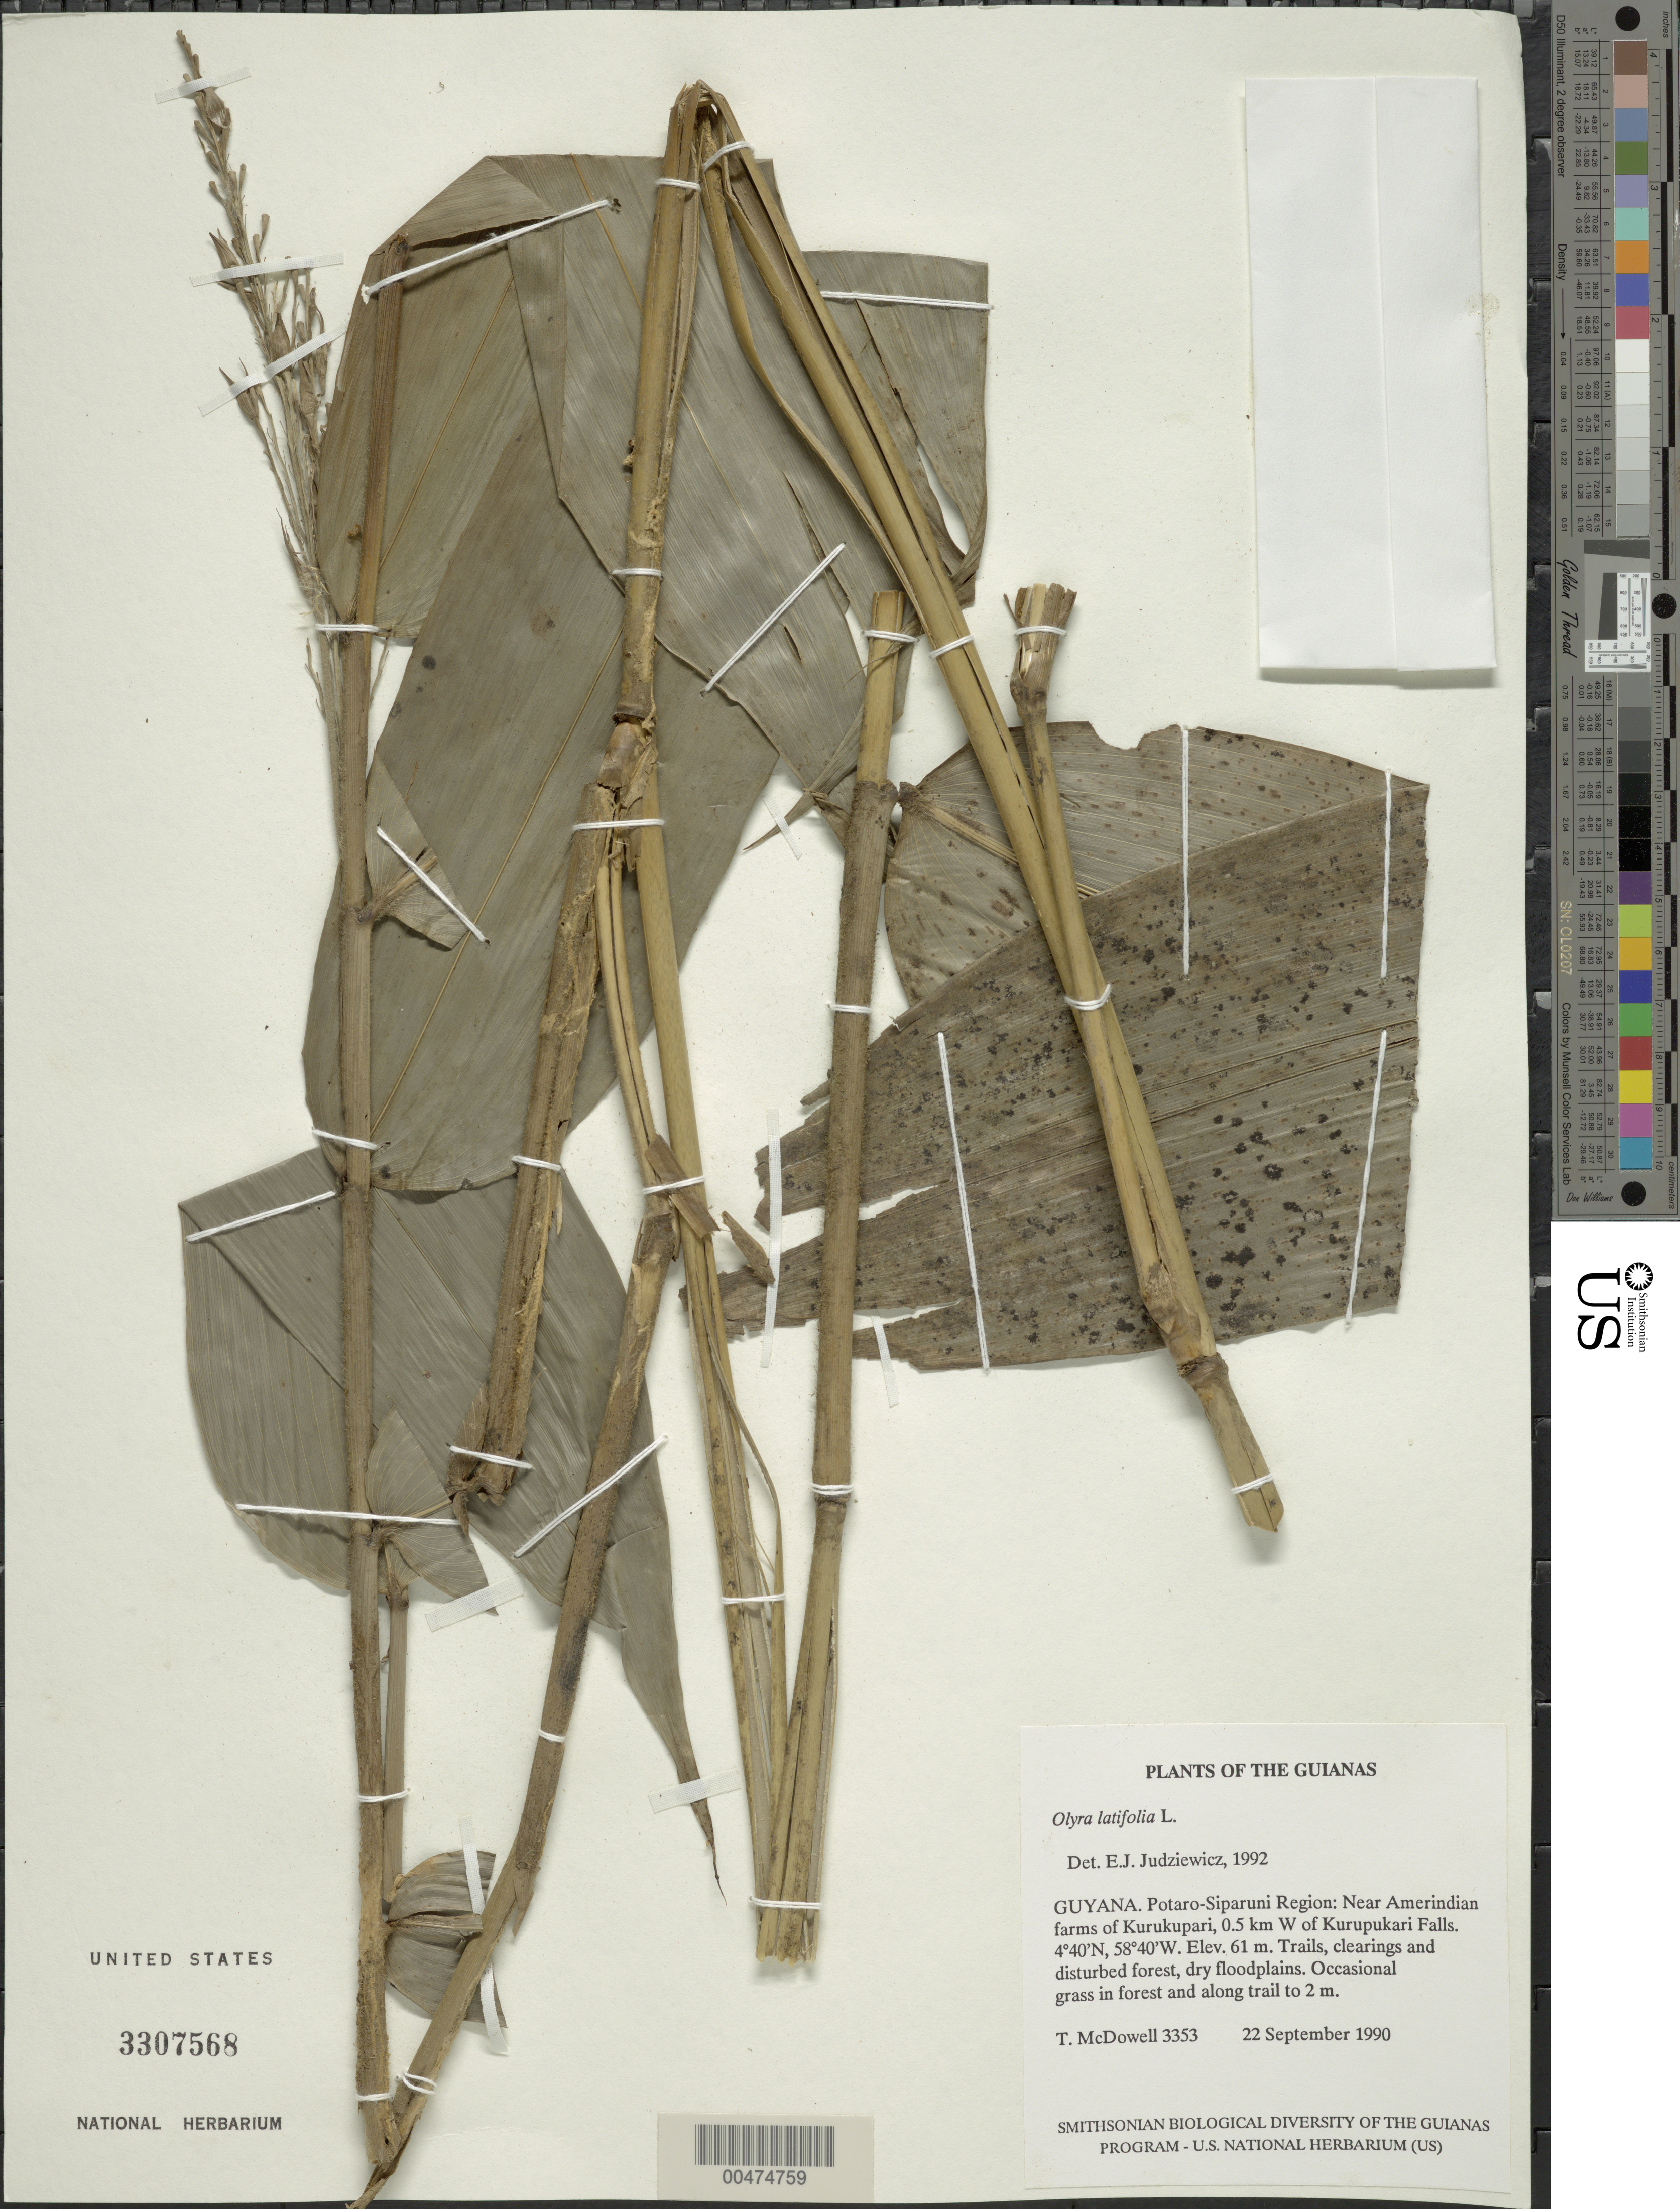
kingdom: Plantae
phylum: Tracheophyta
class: Liliopsida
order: Poales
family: Poaceae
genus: Olyra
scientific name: Olyra latifolia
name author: L.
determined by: Judziewicz, E. J.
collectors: T. McDowell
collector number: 3353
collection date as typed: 22 September 1990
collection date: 1990-09-22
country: Guyana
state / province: Potaro-Siparuni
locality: Near Amerindian farms of Kurupukari, 0.5 km W of Kurupukari Falls. Iwokrama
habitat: Trails, clearings and disturbed forest, dry floodplains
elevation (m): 61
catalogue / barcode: US 3307568